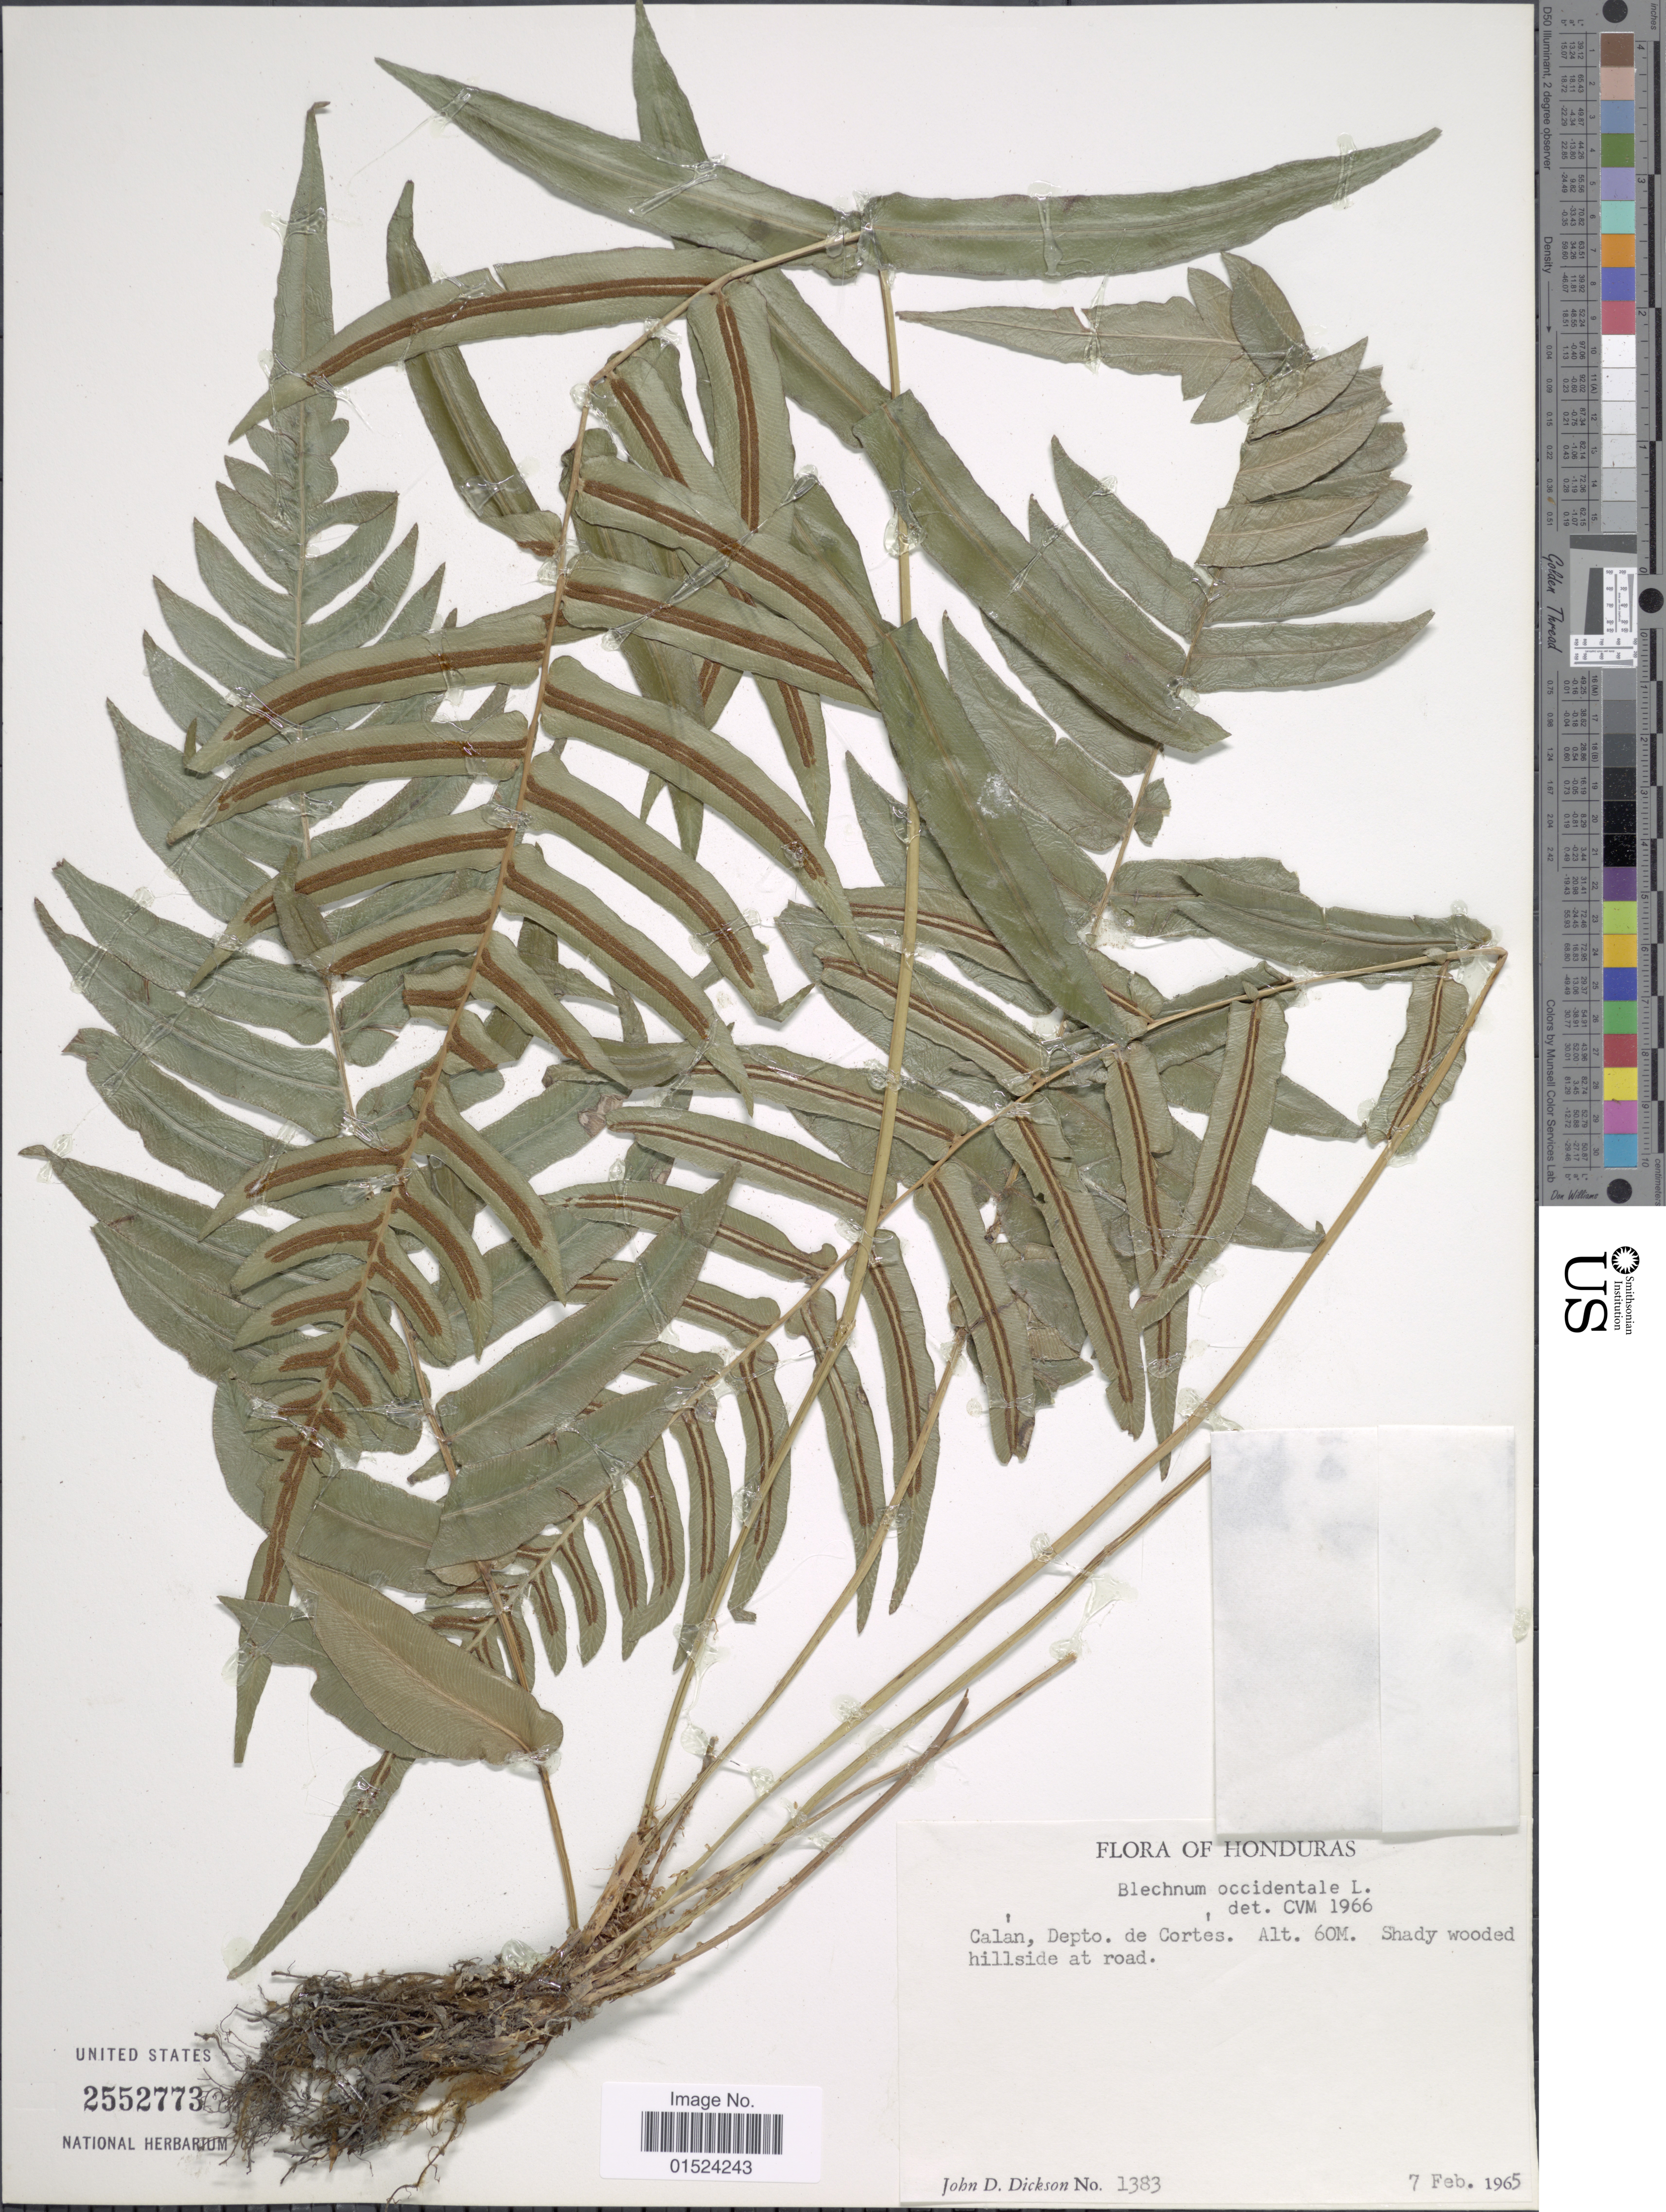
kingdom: Plantae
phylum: Tracheophyta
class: Polypodiopsida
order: Polypodiales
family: Blechnaceae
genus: Blechnum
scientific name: Blechnum occidentale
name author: L.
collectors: J. Dickson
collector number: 1383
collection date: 1965-02-07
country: Honduras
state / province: Cortés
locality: Calan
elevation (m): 60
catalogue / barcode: US 2552773